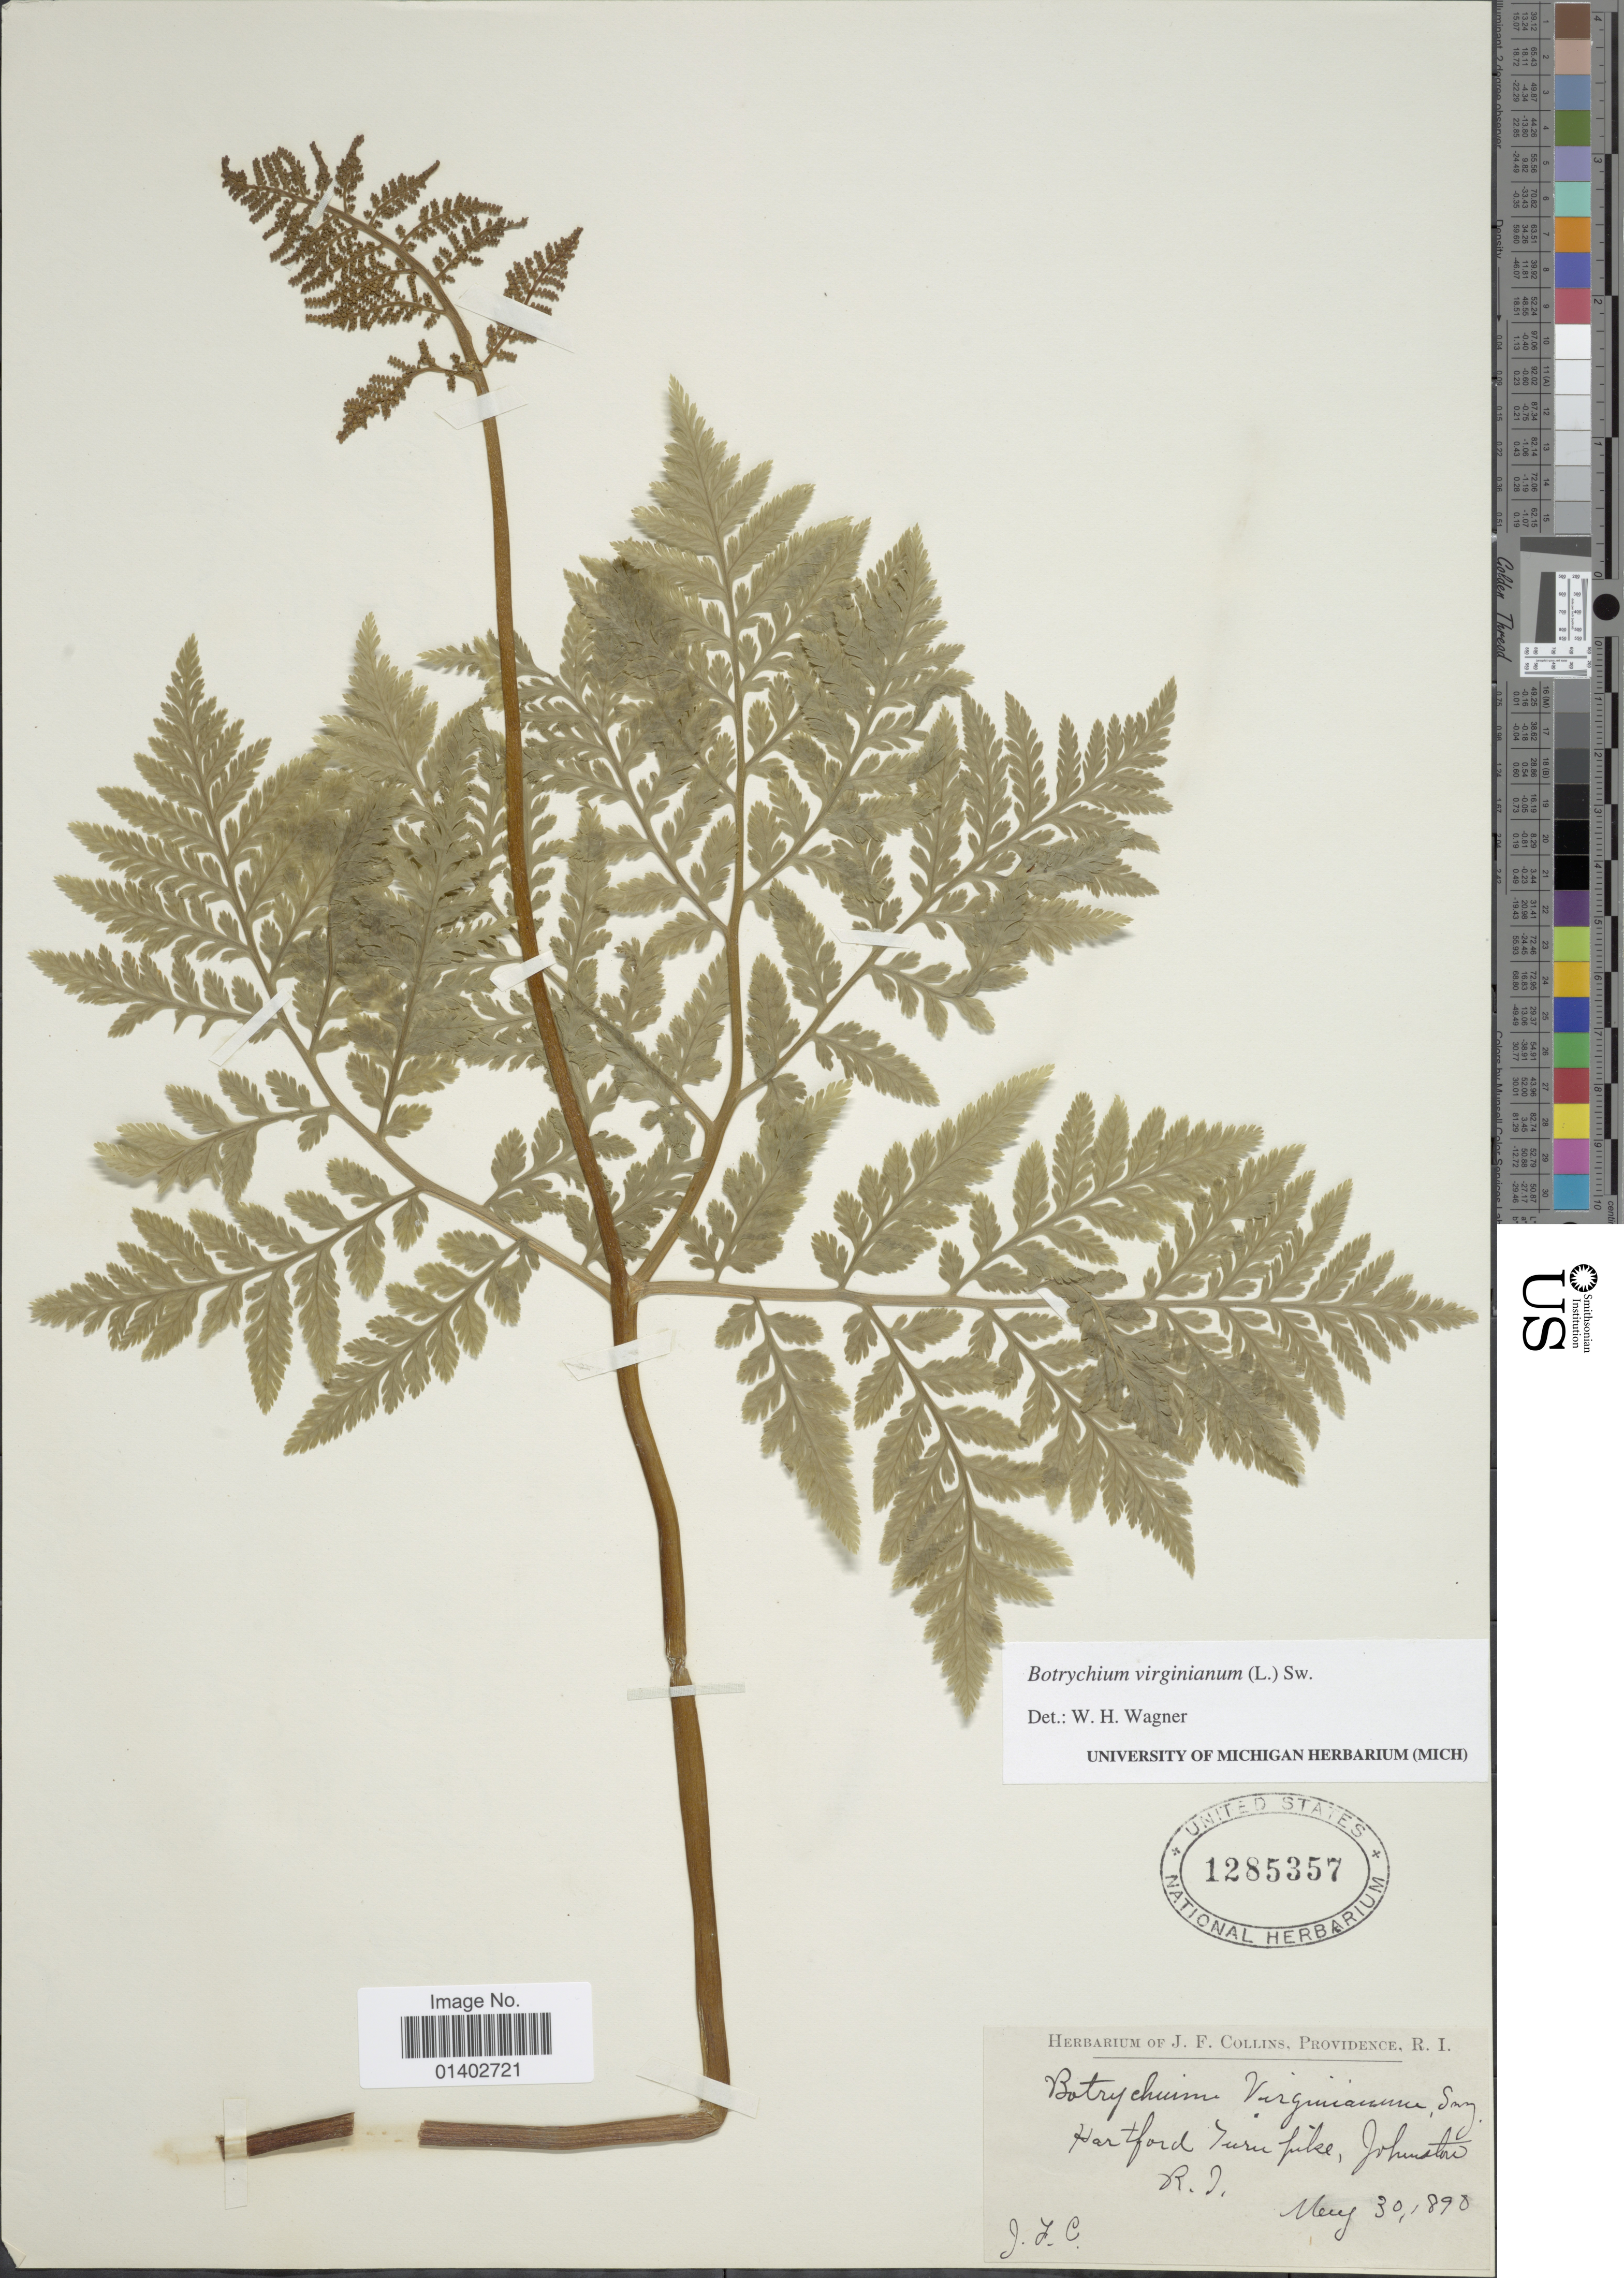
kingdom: Plantae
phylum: Tracheophyta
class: Polypodiopsida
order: Ophioglossales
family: Ophioglossaceae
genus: Botrychium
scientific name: Botrychium virginianum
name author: (L.) Sw.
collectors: J. Collins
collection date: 1890-05-30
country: United States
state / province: Rhode Island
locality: Hartford Turn pike, Johnston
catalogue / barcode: US 1285357